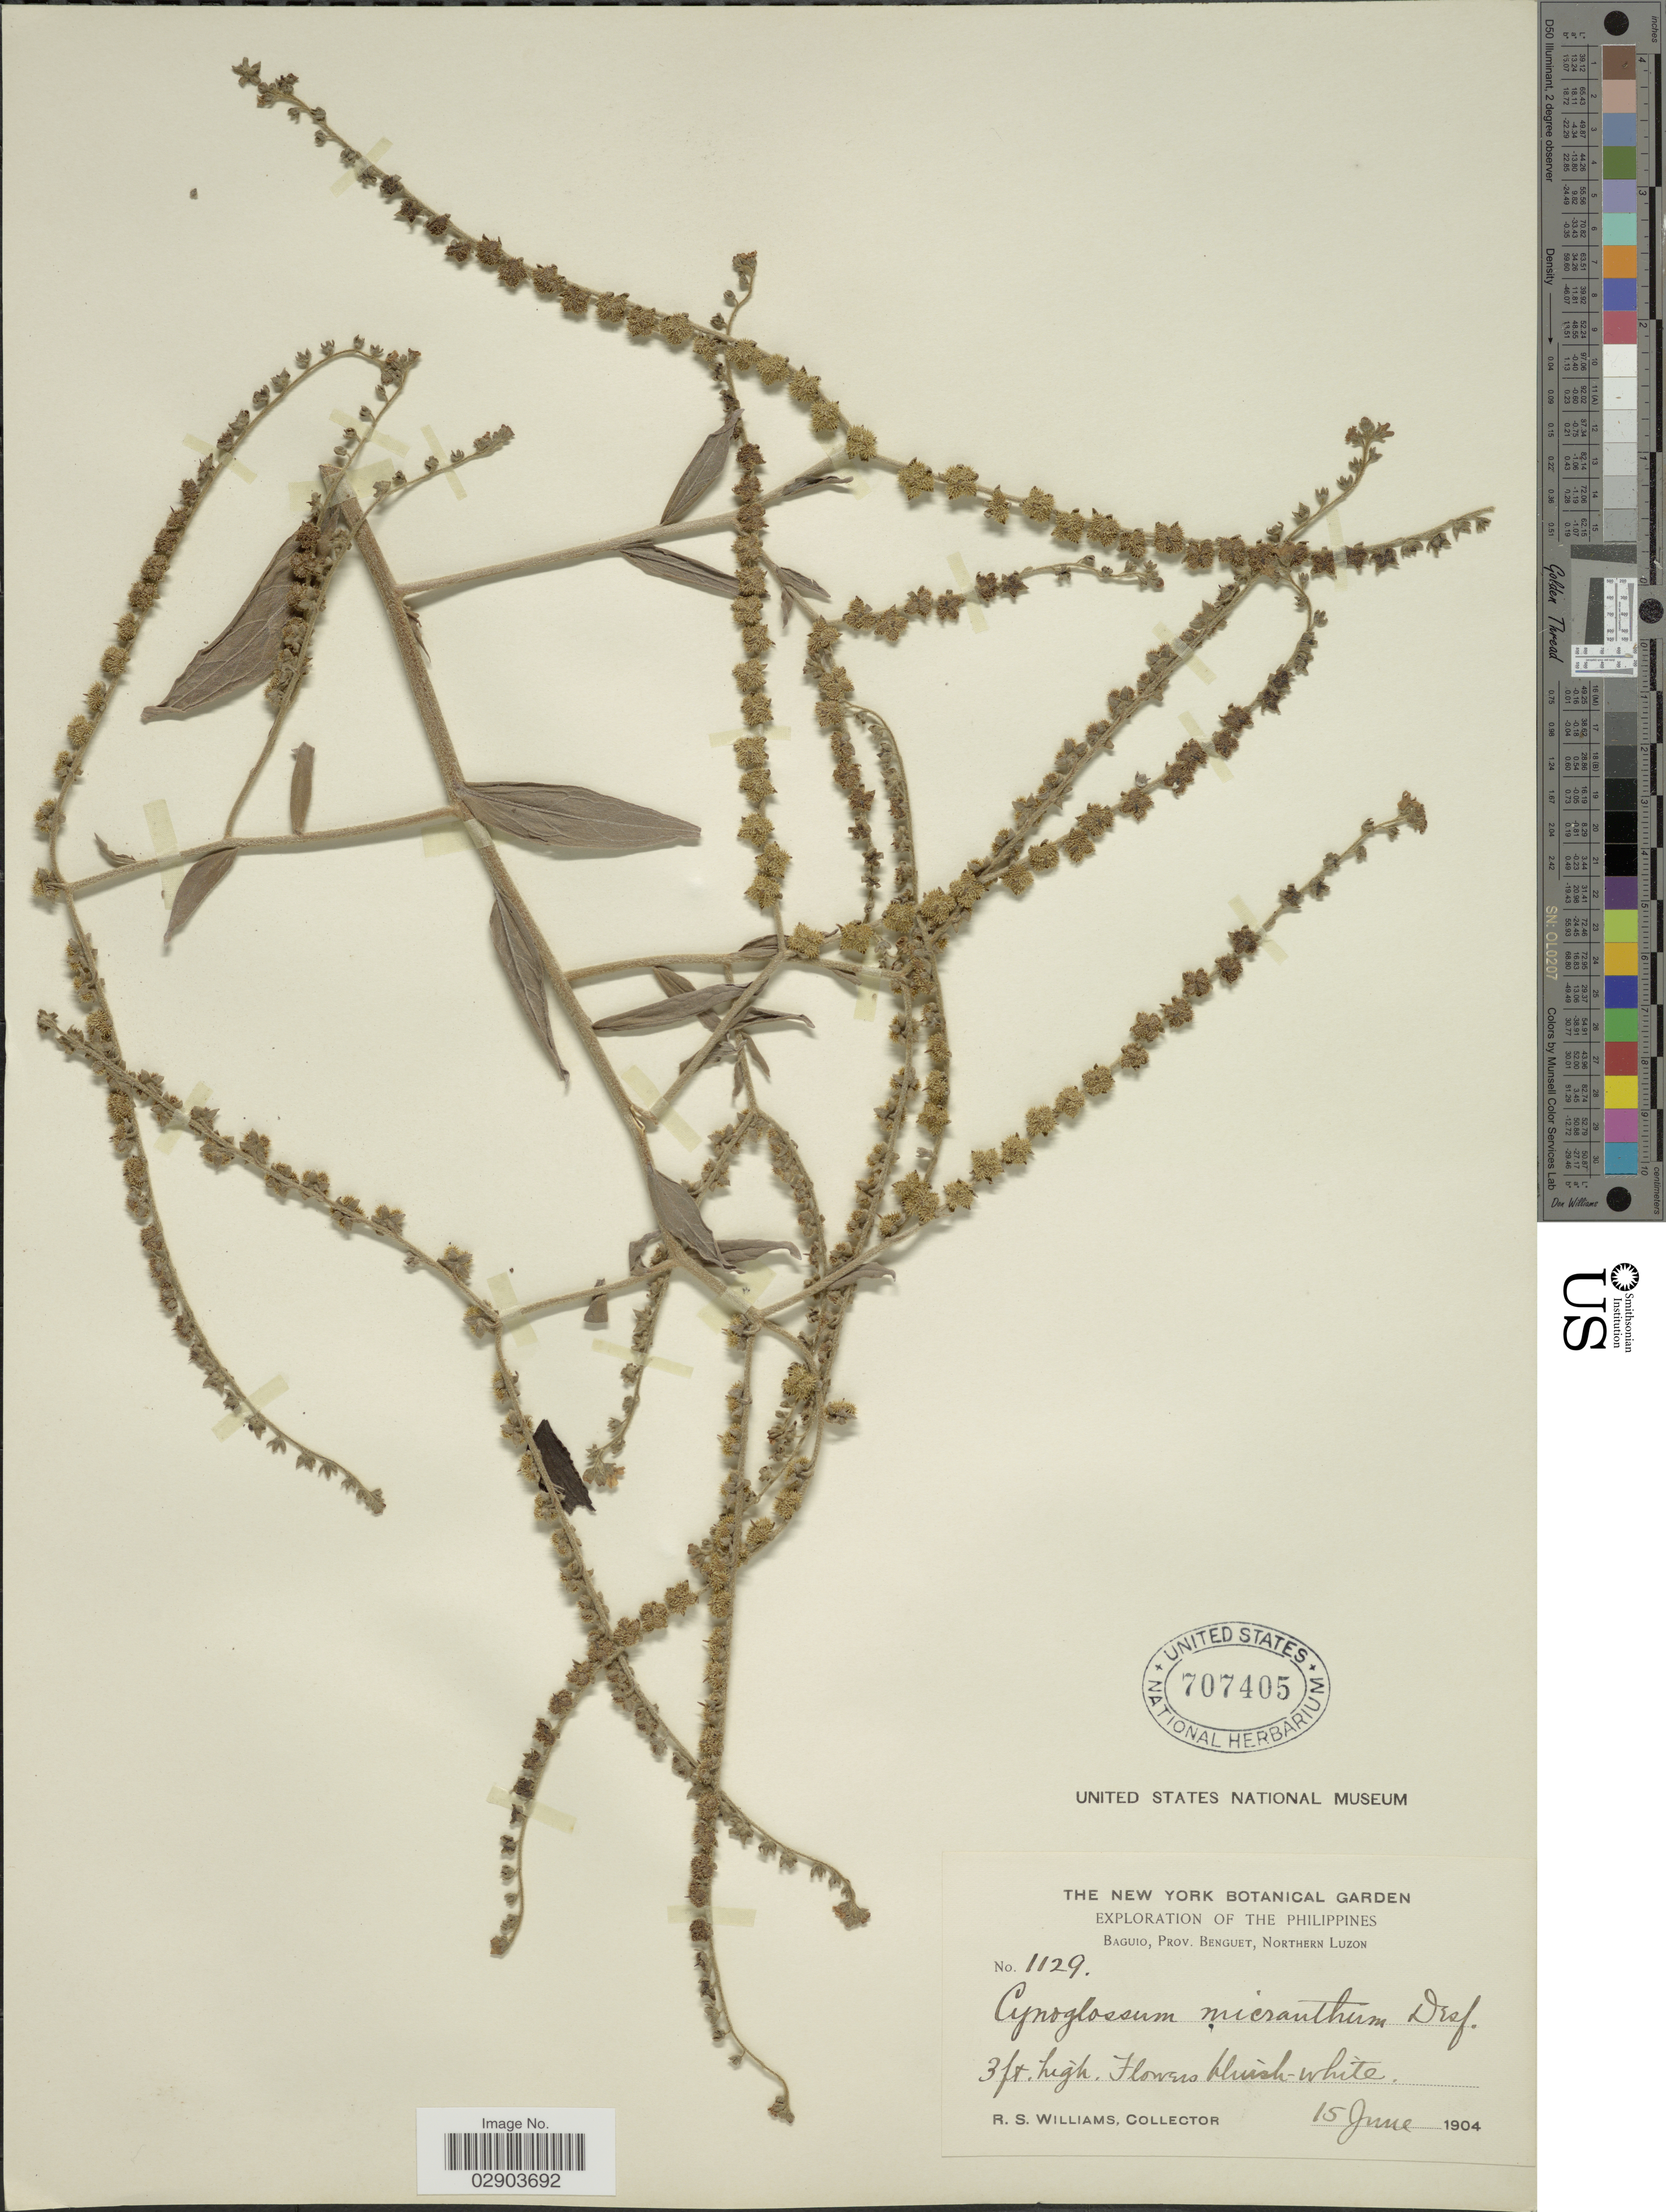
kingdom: Plantae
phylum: Tracheophyta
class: Magnoliopsida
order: Boraginales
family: Boraginaceae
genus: Cynoglossum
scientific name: Cynoglossum lanceolatum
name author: Forssk.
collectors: R. S. Williams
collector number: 1129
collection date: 1904-06-15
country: Philippines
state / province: Cordillera (Administrative Region)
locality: Baguio, Prov. Benguet, Northern Luzon.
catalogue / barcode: US 707405